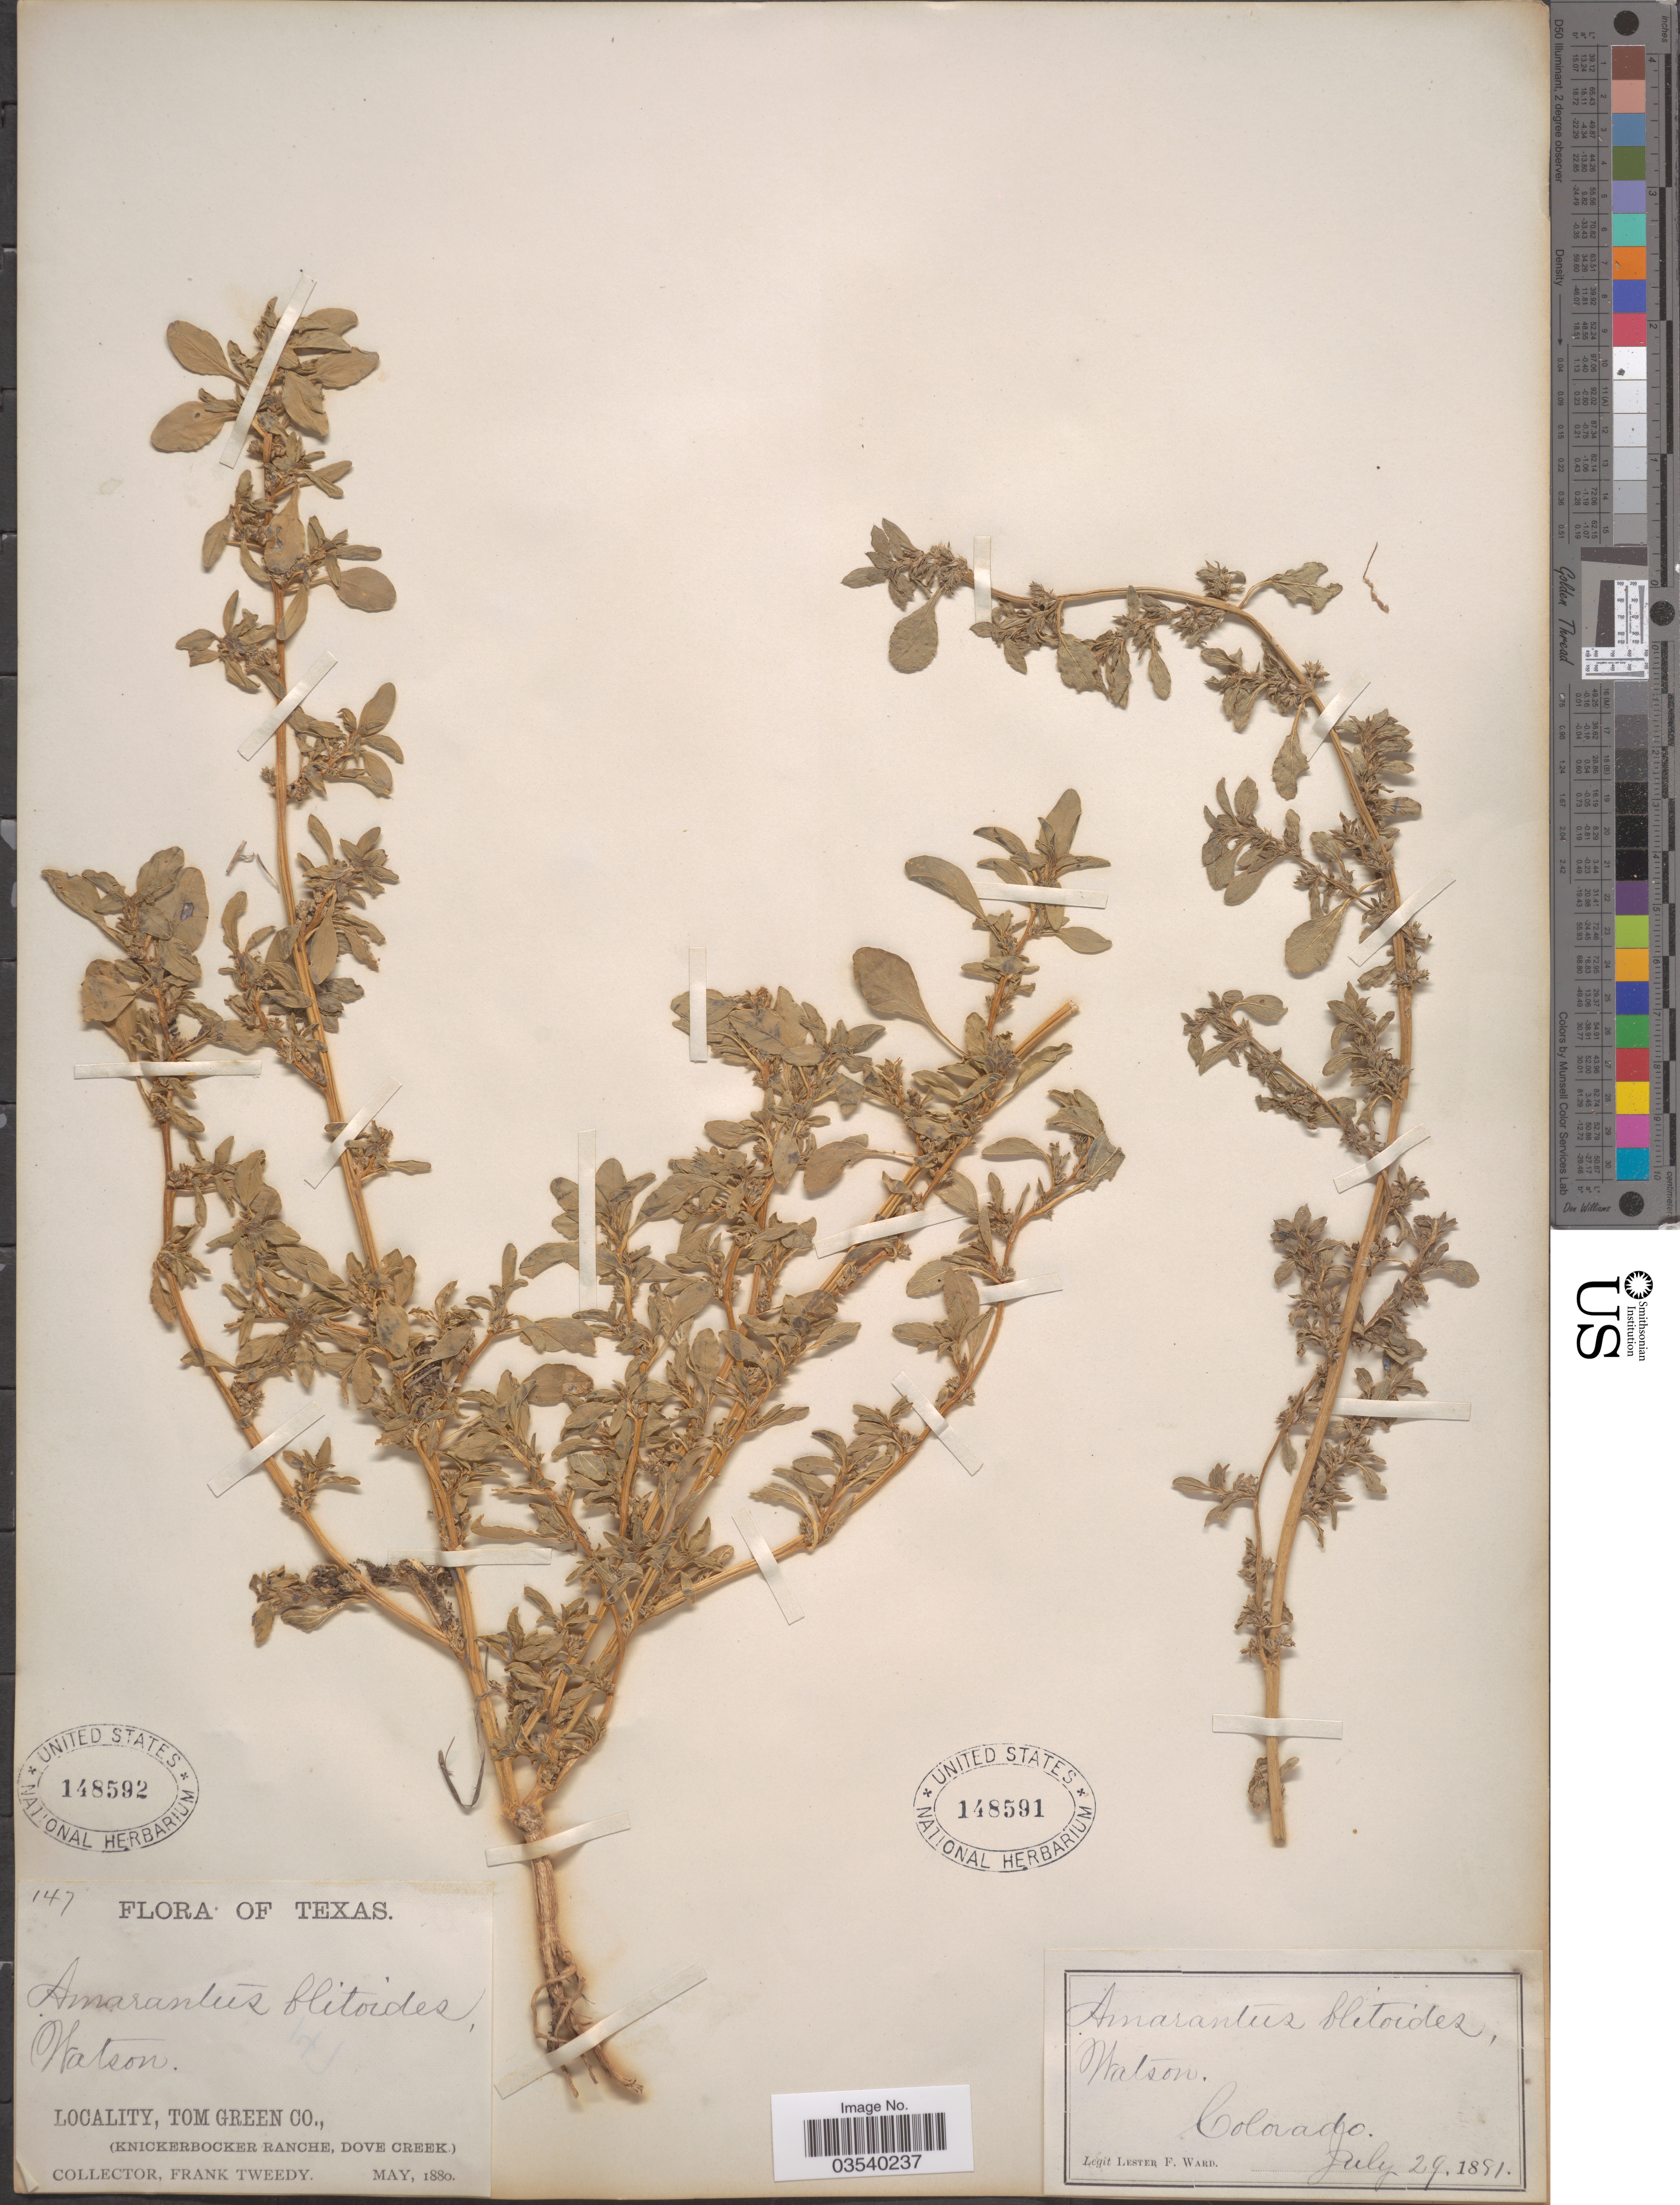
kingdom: Plantae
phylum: Tracheophyta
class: Magnoliopsida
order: Caryophyllales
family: Amaranthaceae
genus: Amaranthus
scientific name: Amaranthus blitoides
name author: S. Watson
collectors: L. F. Ward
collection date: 1881-07-29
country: United States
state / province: Colorado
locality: Watson.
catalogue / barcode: US 148591